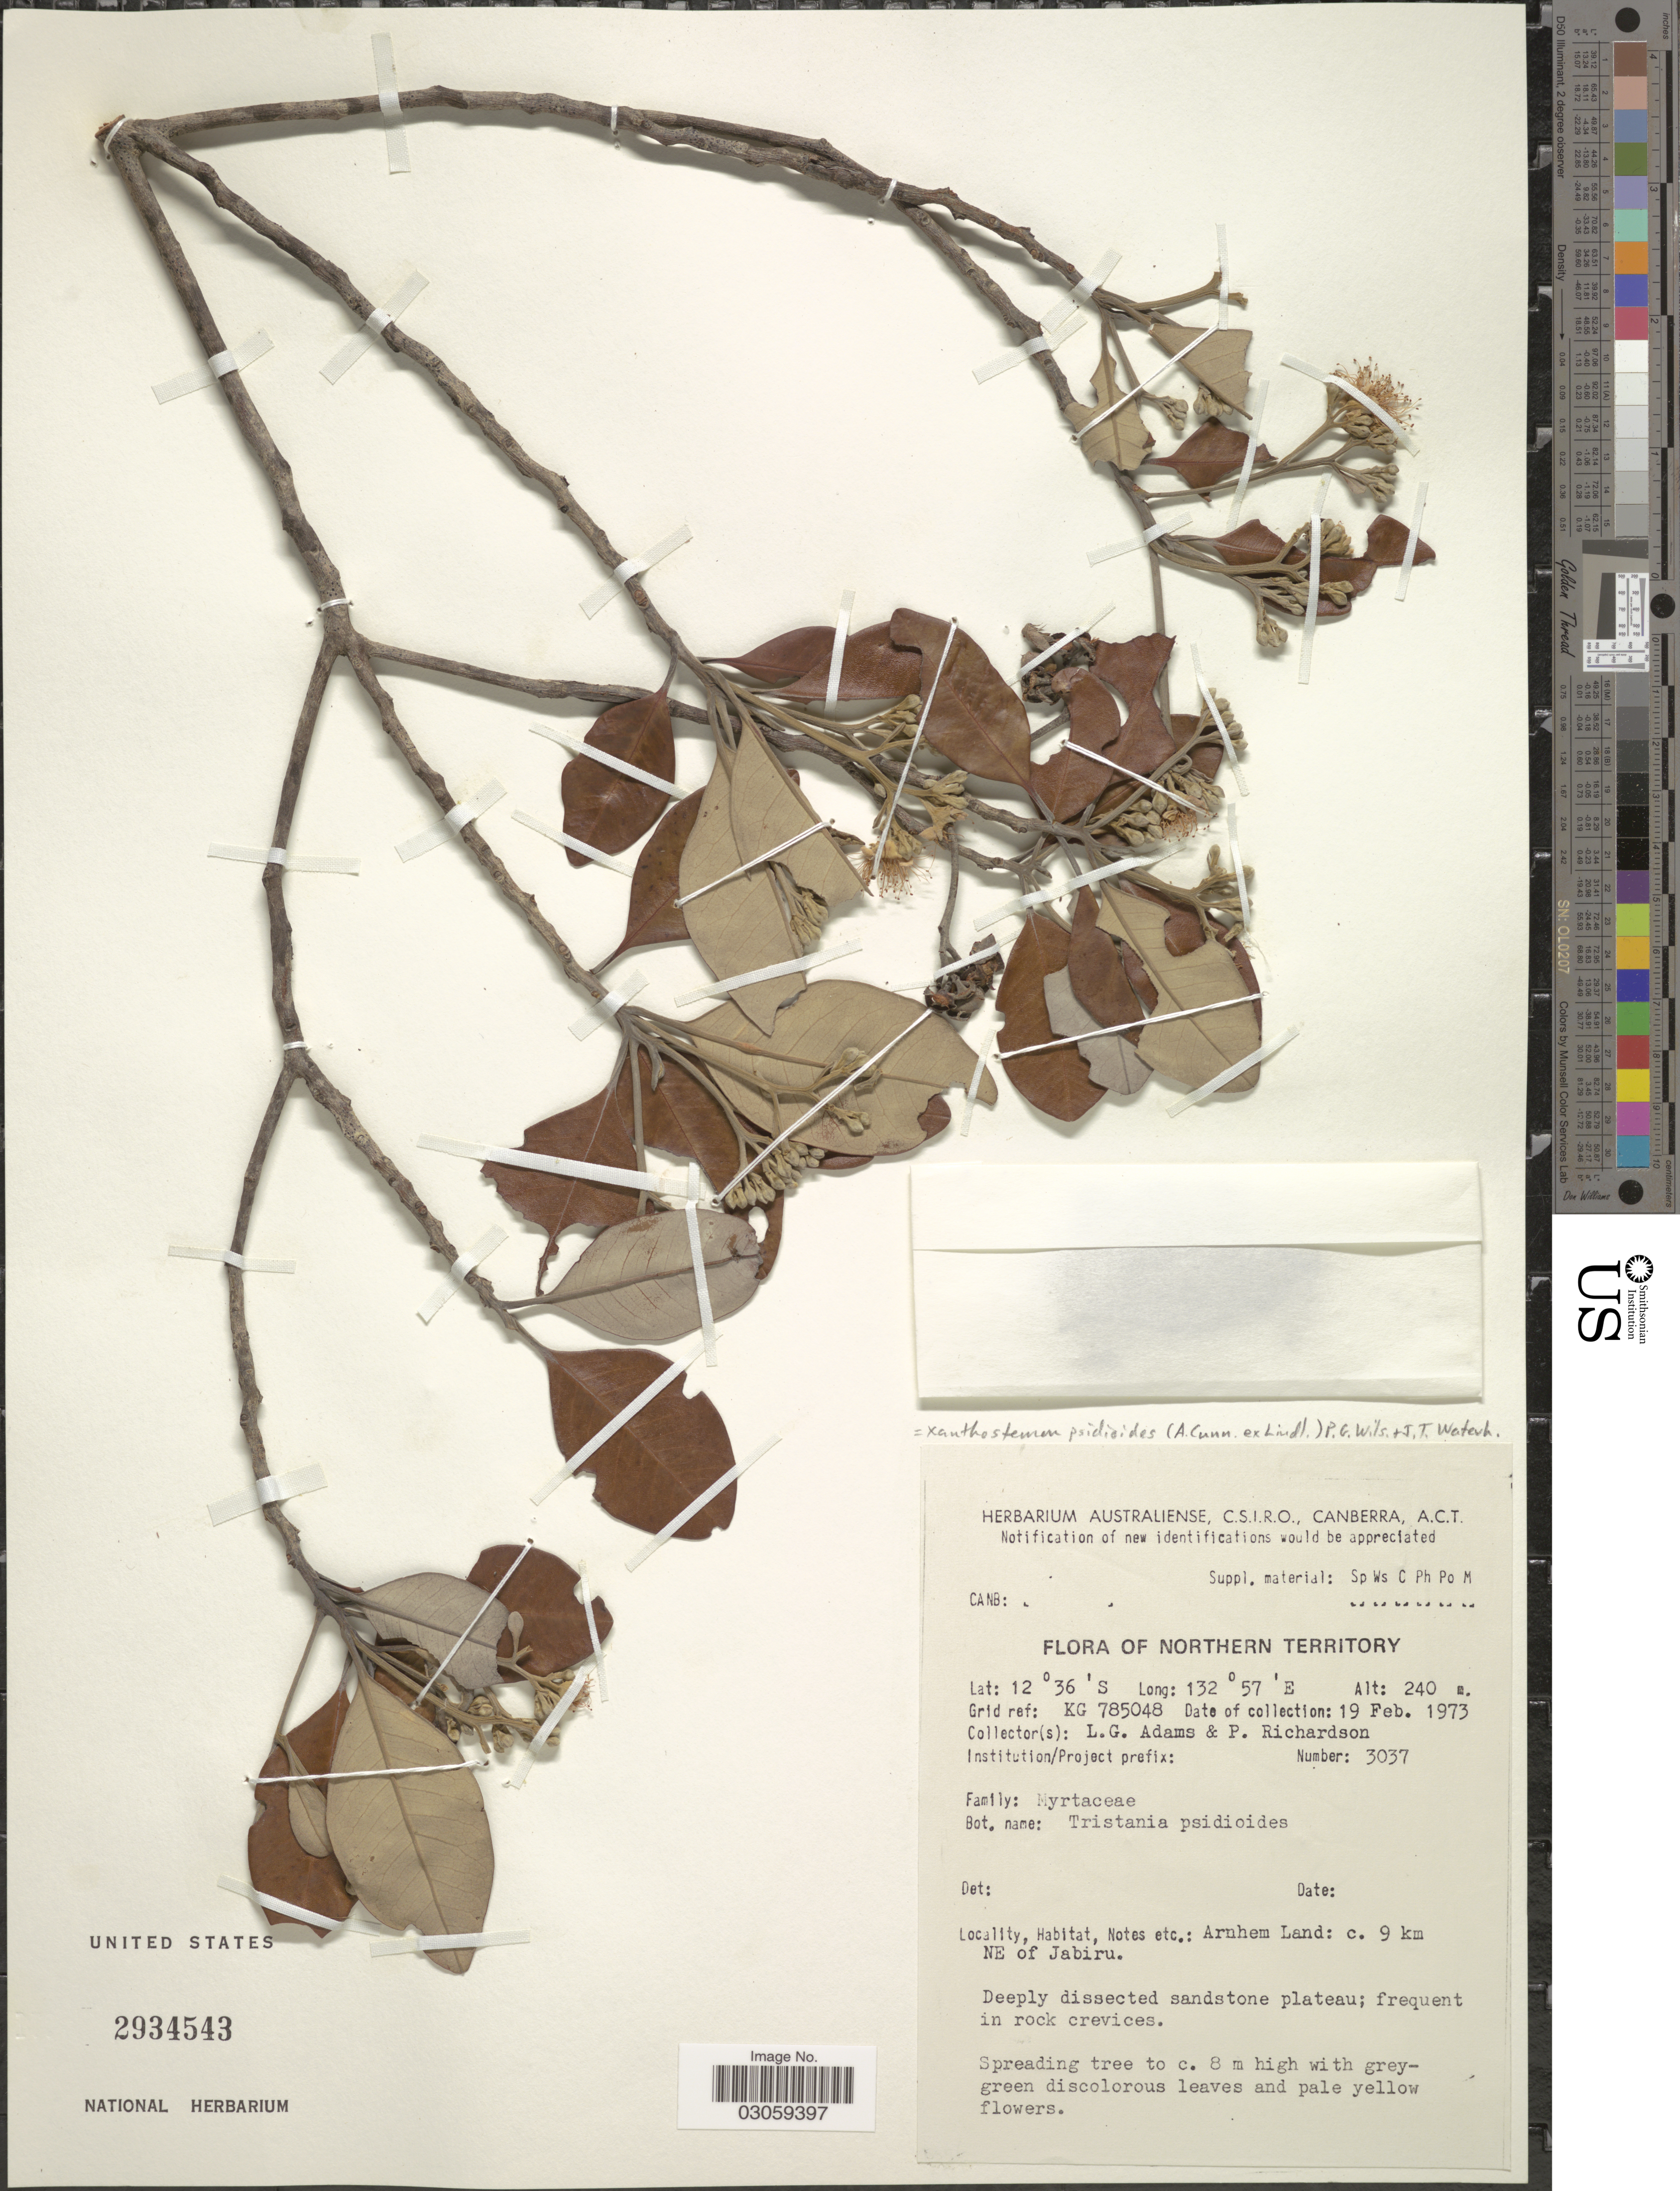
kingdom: Plantae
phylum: Tracheophyta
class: Magnoliopsida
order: Myrtales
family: Myrtaceae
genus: Xanthostemon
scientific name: Xanthostemon psidioides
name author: (A. Cunn. ex Lindl.) P.G. Wilson & J. T. Waterh.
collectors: L. G. Adams & P. M. Richardson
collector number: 3037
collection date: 1973-02-19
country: Australia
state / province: Northern Territory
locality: Arnhem Land: c. 9 km NE of Jabiru.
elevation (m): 240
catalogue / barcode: US 2934543